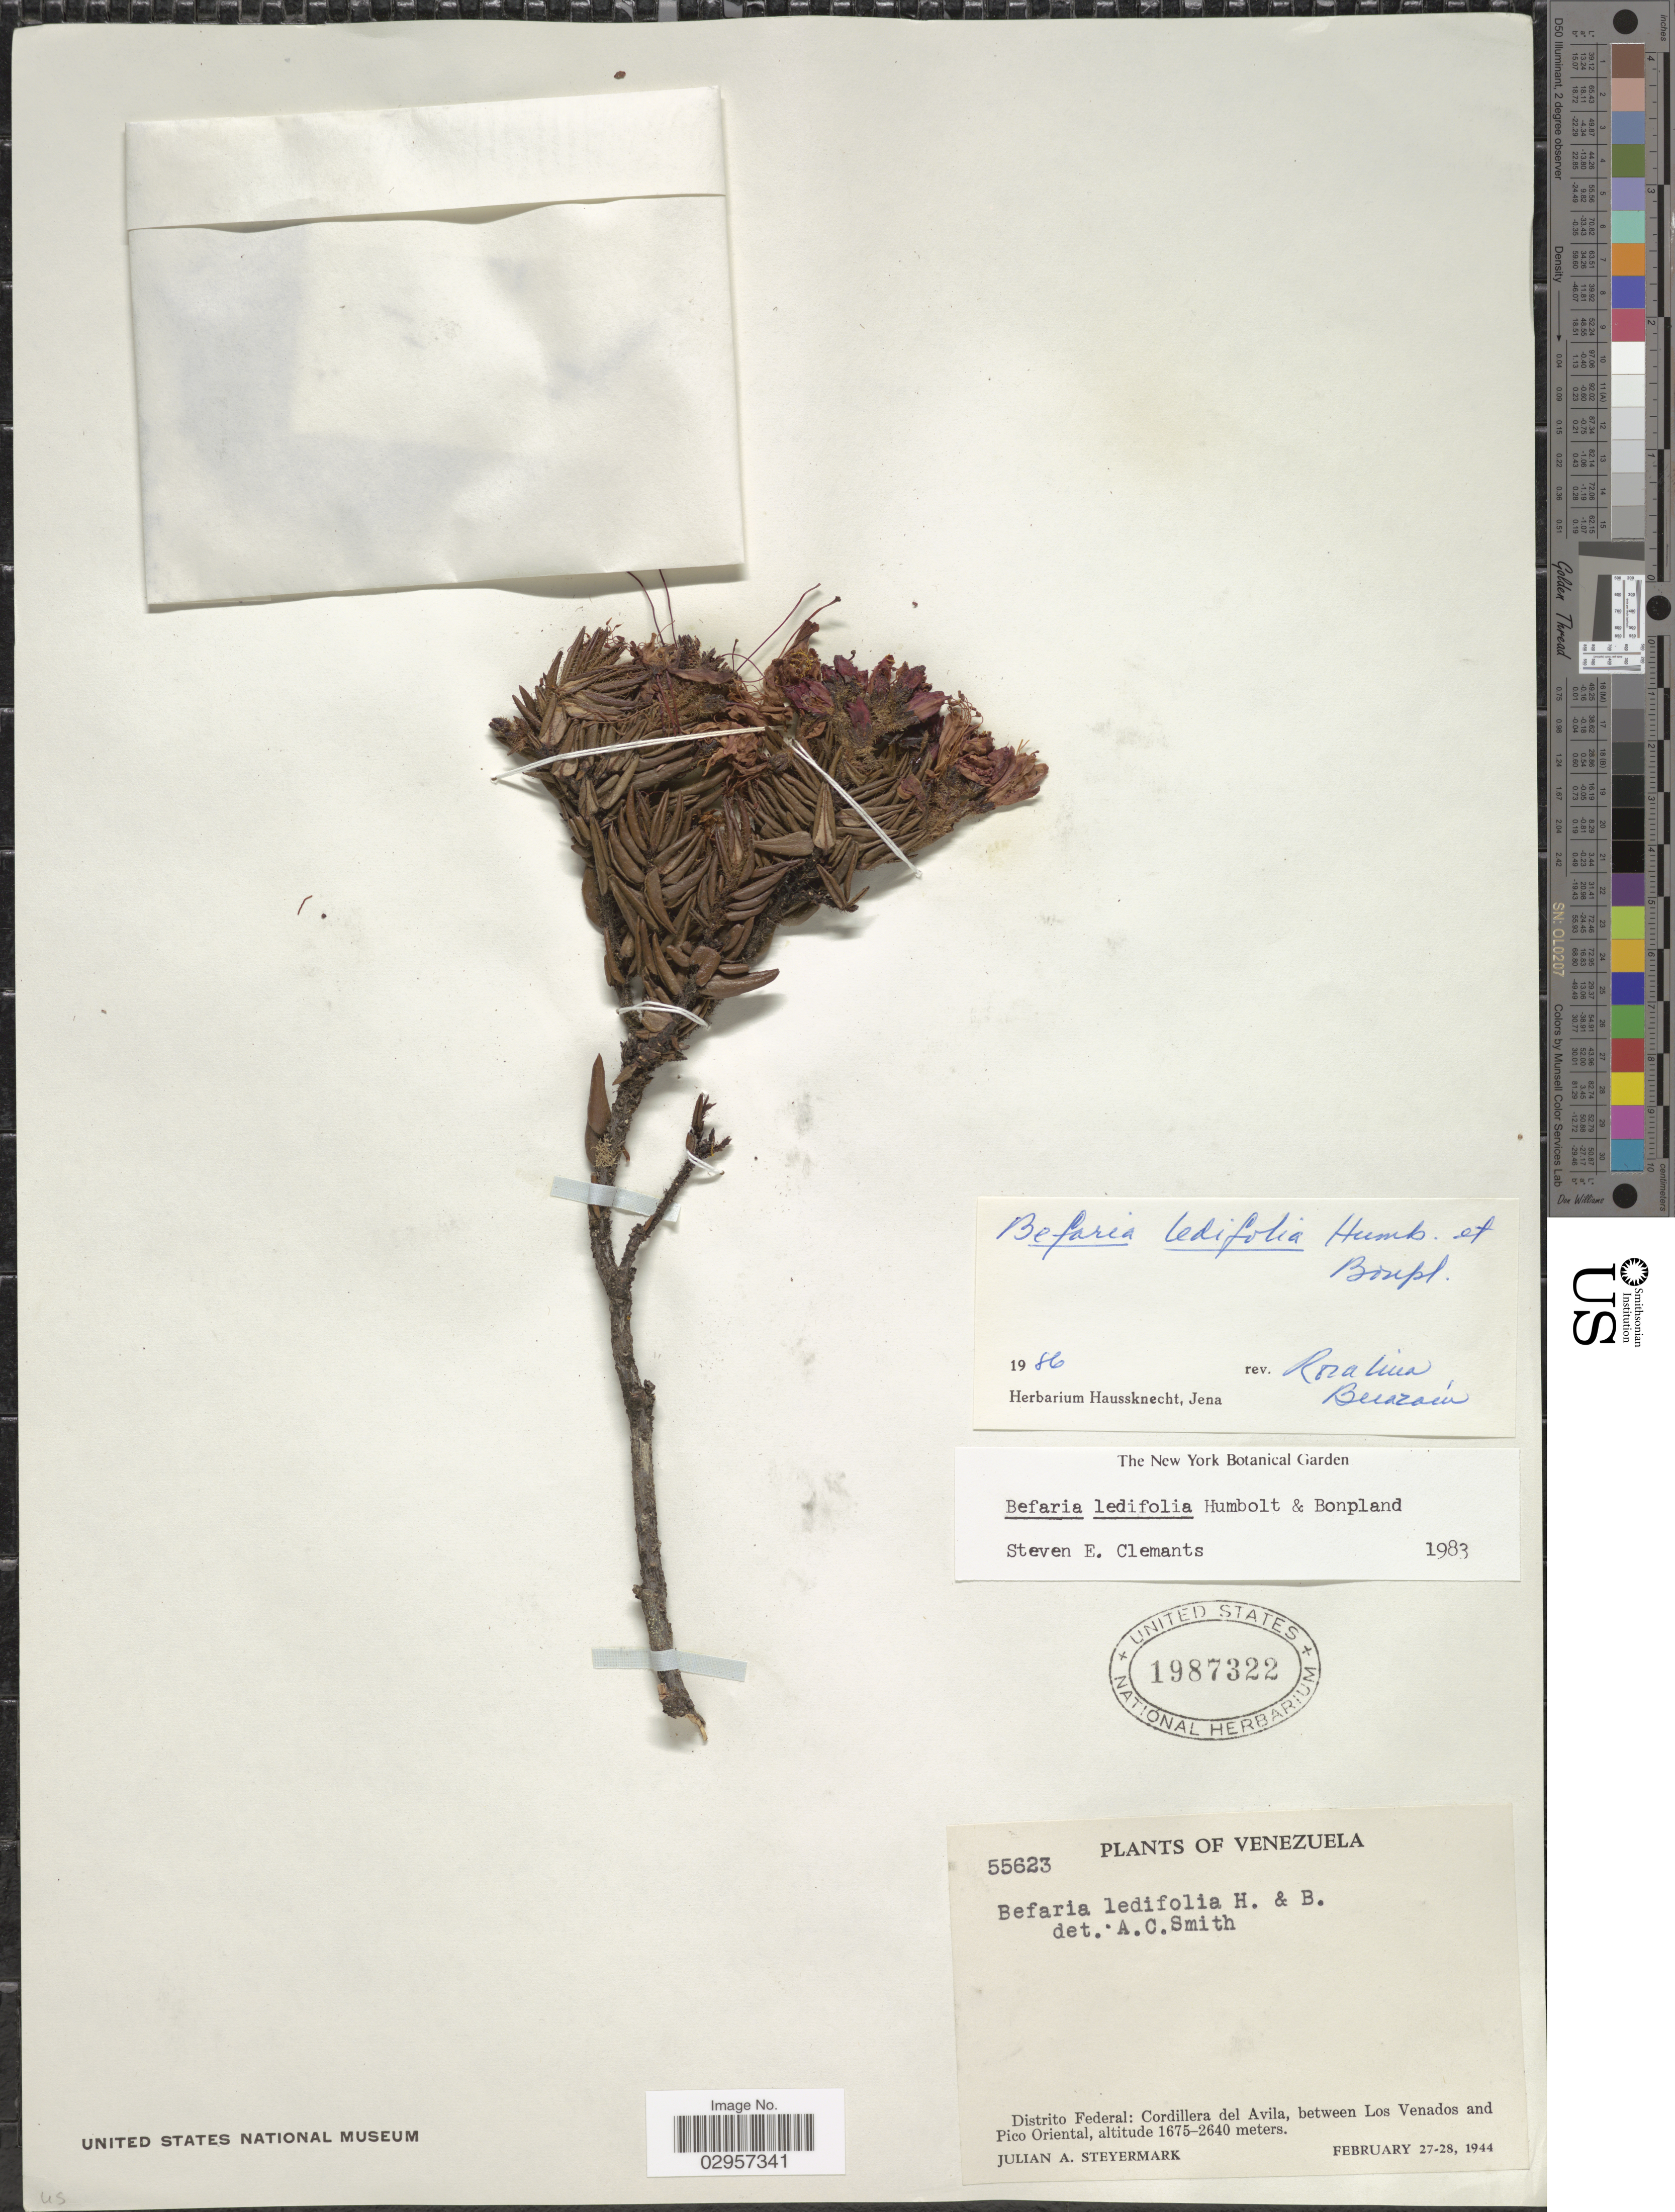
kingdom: Plantae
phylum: Tracheophyta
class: Magnoliopsida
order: Ericales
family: Ericaceae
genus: Befaria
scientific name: Befaria ledifolia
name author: Bonpl.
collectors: J. Steyermark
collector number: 55623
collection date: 1944-02-27/1944-02-28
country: Venezuela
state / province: Distrito Federal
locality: Distrito Federal: Cordillera del Avila, between Los Venados and Pico Oriental.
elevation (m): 1675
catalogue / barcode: US 1987322